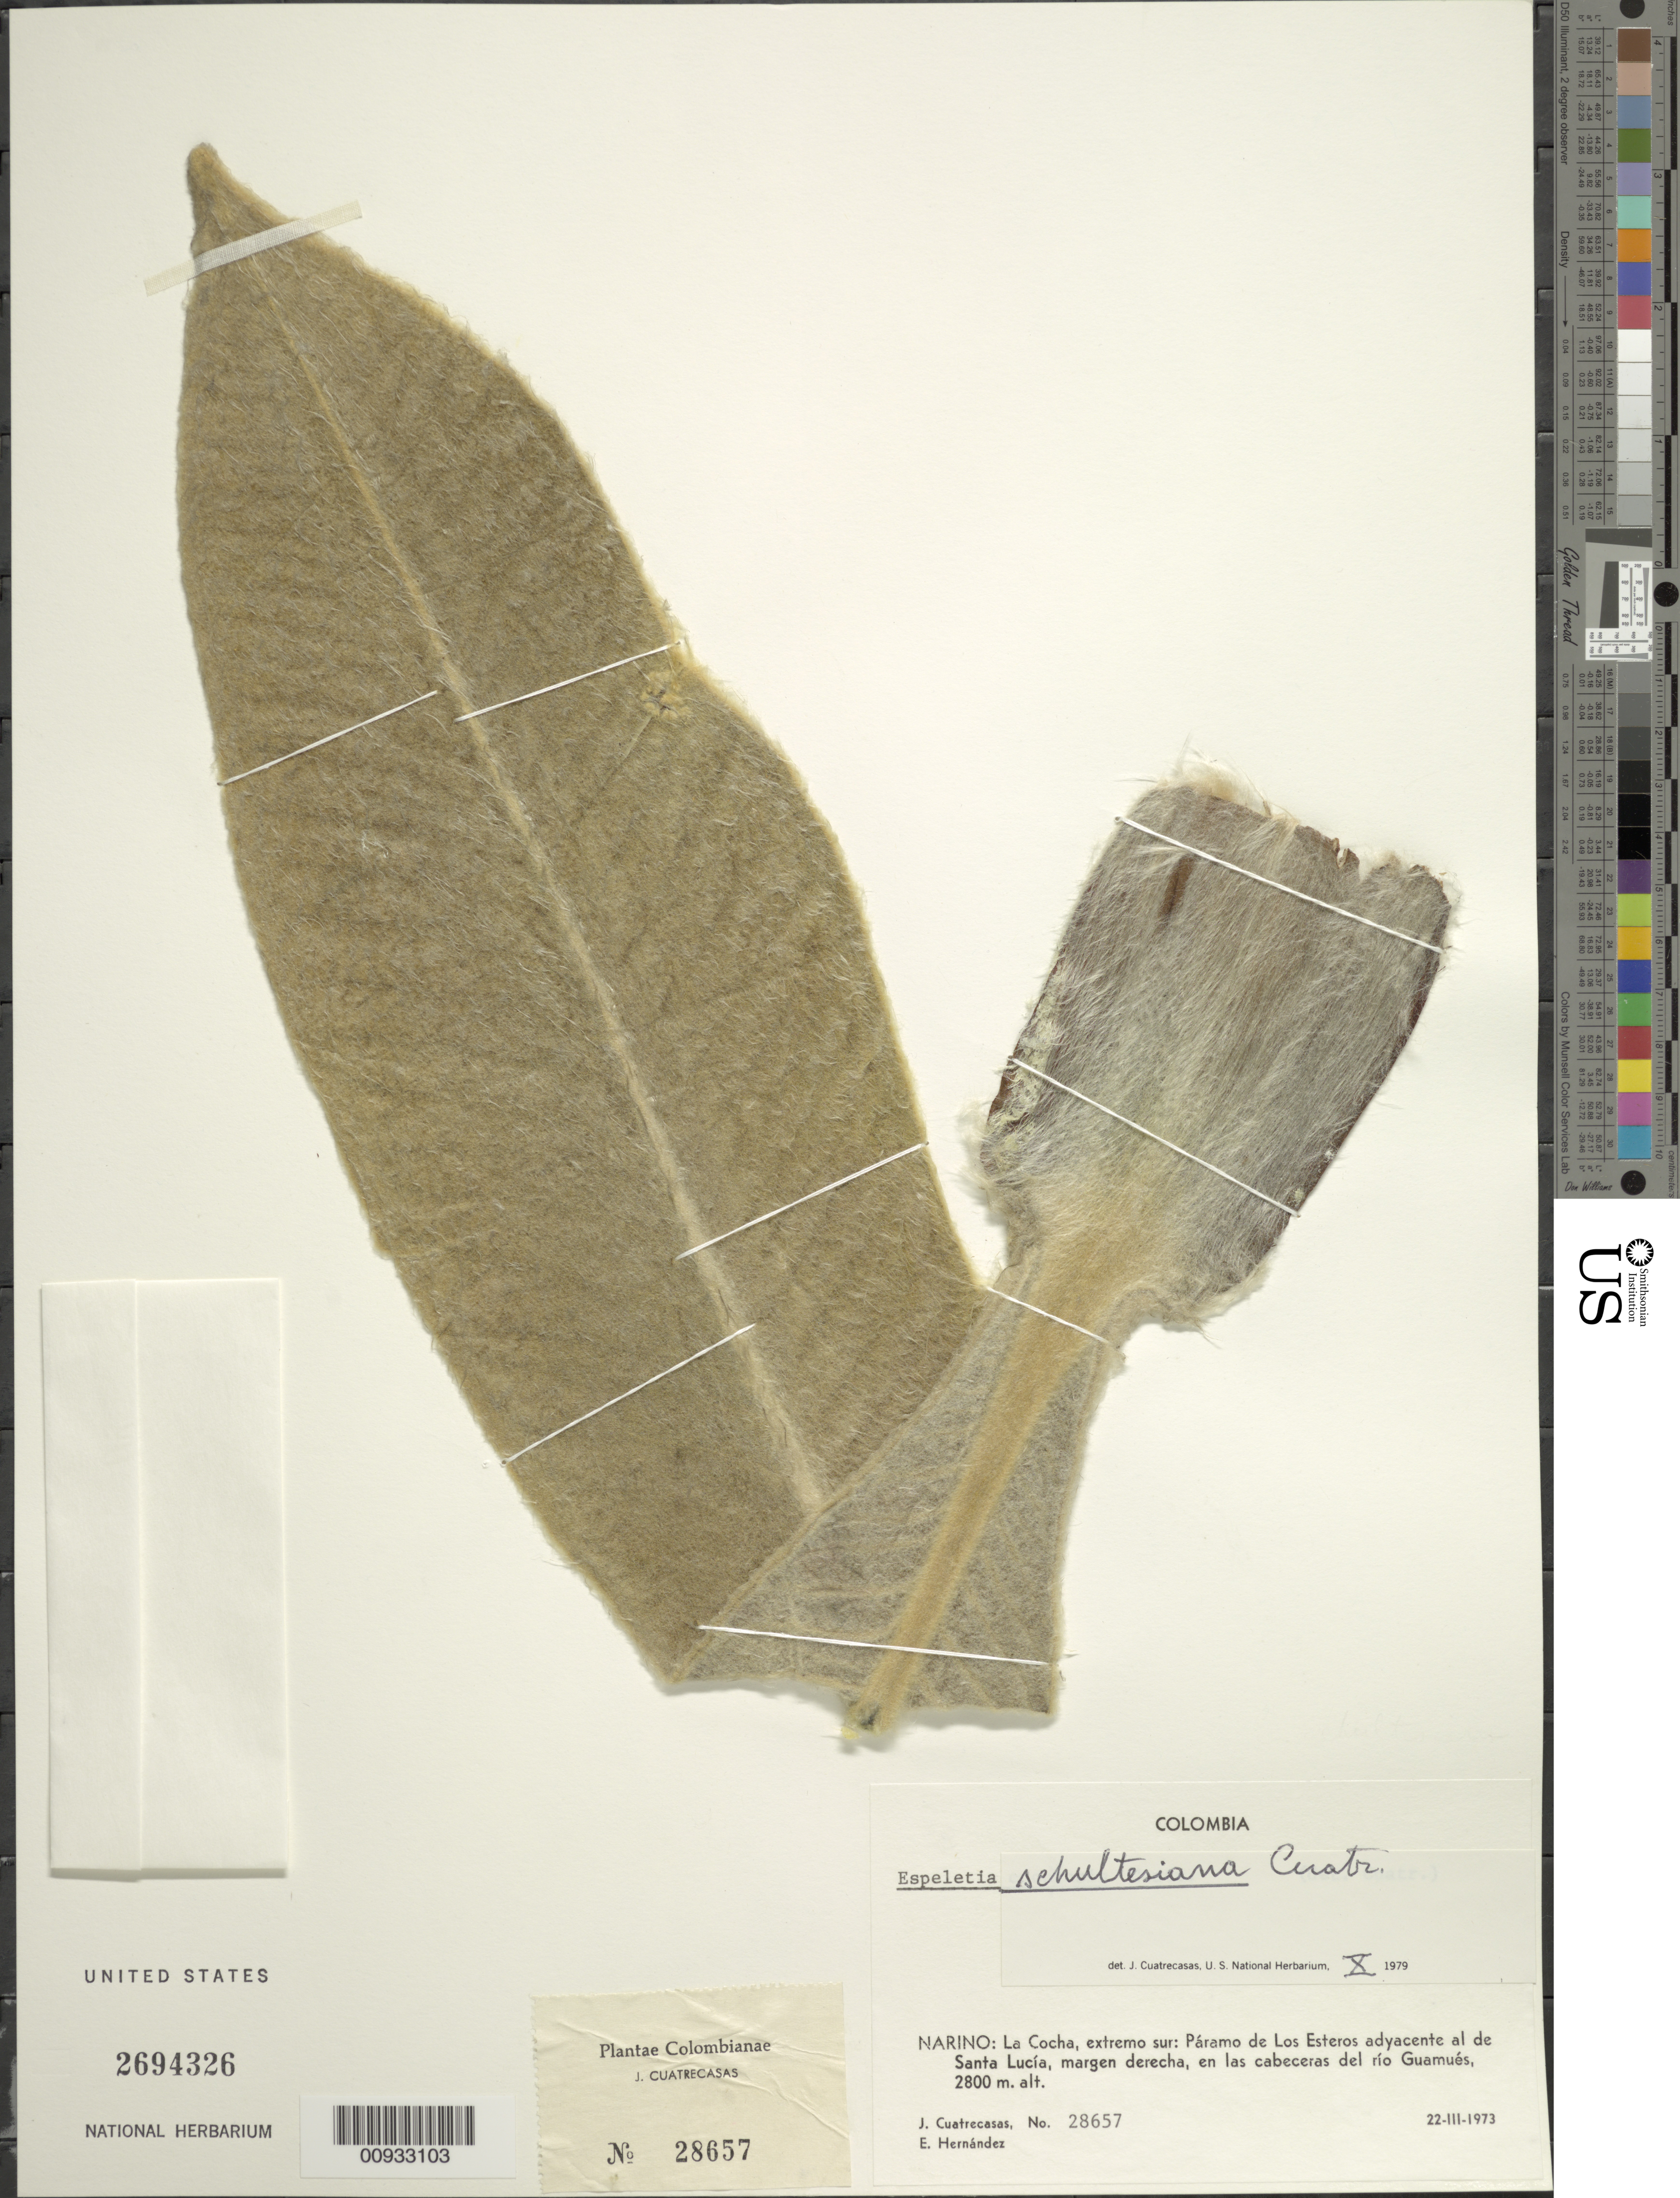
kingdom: Plantae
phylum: Tracheophyta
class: Magnoliopsida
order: Asterales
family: Asteraceae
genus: Espeletia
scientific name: Espeletia schultesiana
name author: Cuatrec.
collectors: J. Cuatrecasas & E. Hernández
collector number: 28657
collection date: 1973-03-22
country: Colombia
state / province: Nariño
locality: La Cocha, extremo sur, Paramo de Los Esteros adyacente al de Santa Lucia, margen derecha, en las cabeceras del rio Guamues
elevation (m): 2800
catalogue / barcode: US 2694326